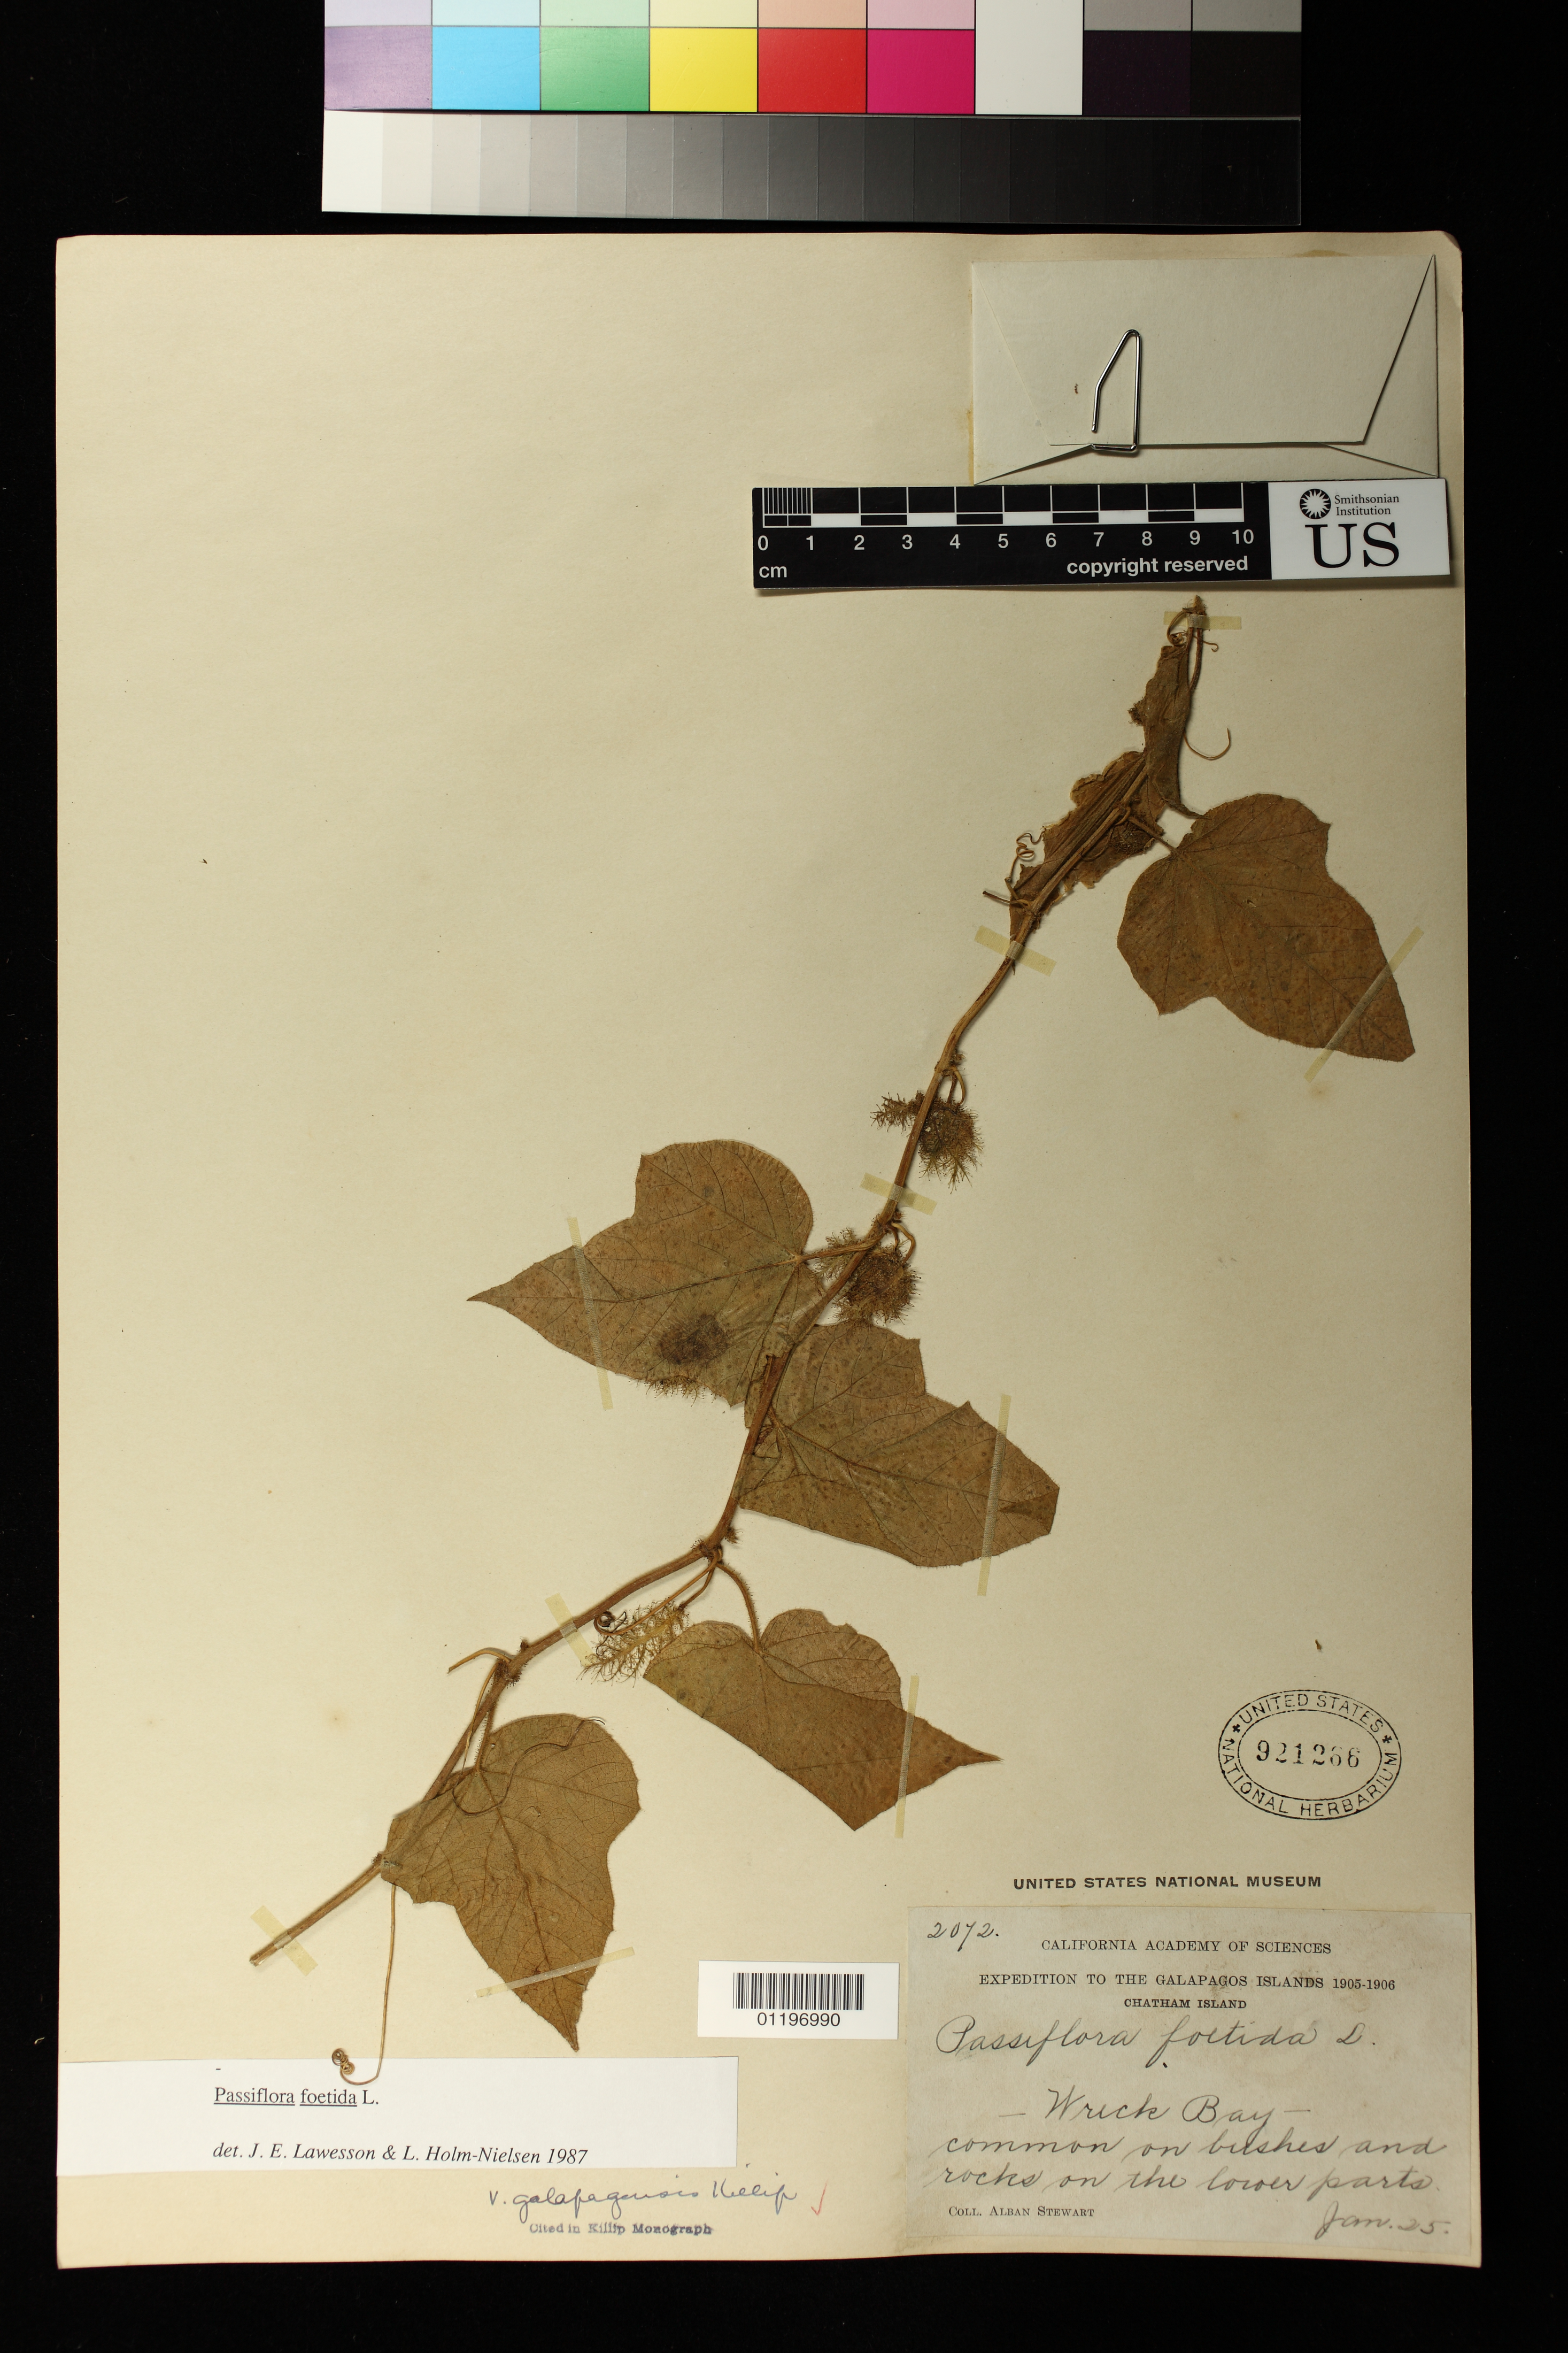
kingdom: Plantae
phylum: Tracheophyta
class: Magnoliopsida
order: Malpighiales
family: Passifloraceae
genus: Passiflora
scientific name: Passiflora foetida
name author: L.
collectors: A. Stewart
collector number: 2072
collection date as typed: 25 Jan 1905 to 26 Jan 1905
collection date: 1905-01-25/1905-01-26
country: Ecuador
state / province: Colón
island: San Cristóbal [Chatham]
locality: Chatham Island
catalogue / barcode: US 921266